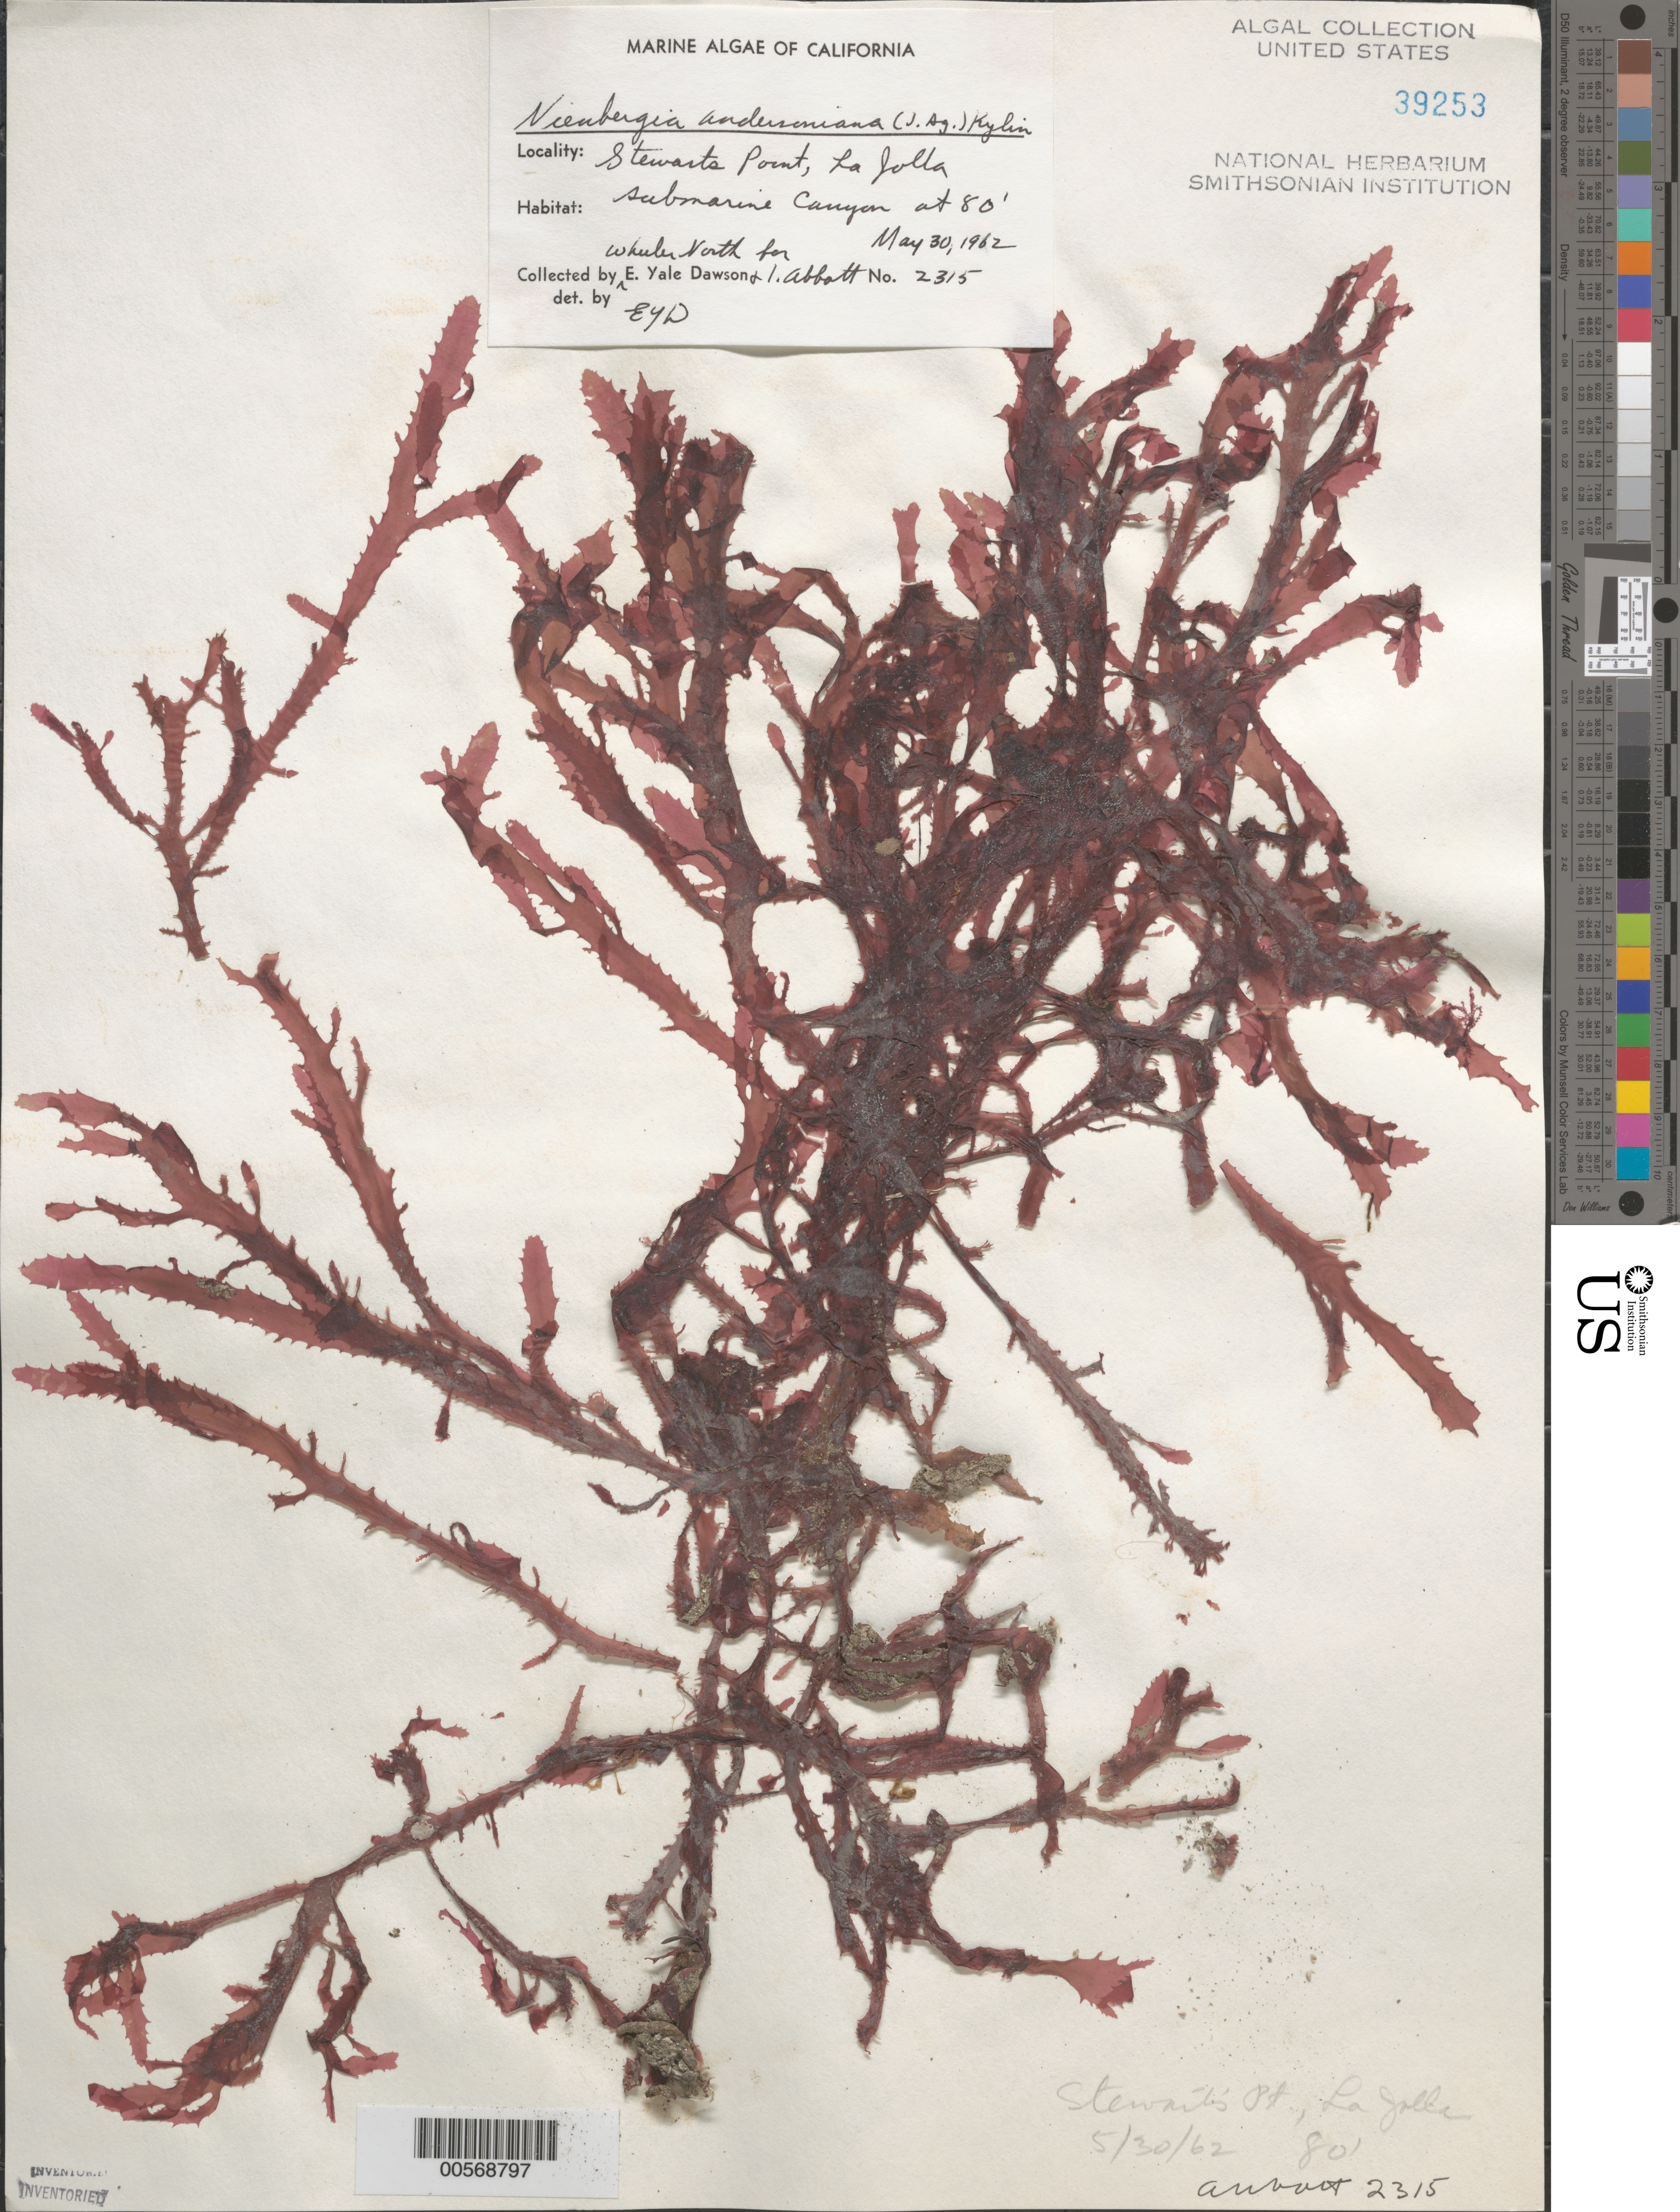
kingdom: Plantae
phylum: Rhodophyta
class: Florideophyceae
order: Ceramiales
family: Delesseriaceae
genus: Nienburgia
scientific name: Nienburgia andersoniana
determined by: Dawson, E. Y.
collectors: W. North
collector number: IAA 2315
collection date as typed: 30 May 1962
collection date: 1962-05-30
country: United States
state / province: California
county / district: San Diego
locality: Stewart's Point, La Jolla Submarine Canyon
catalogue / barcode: US 39253